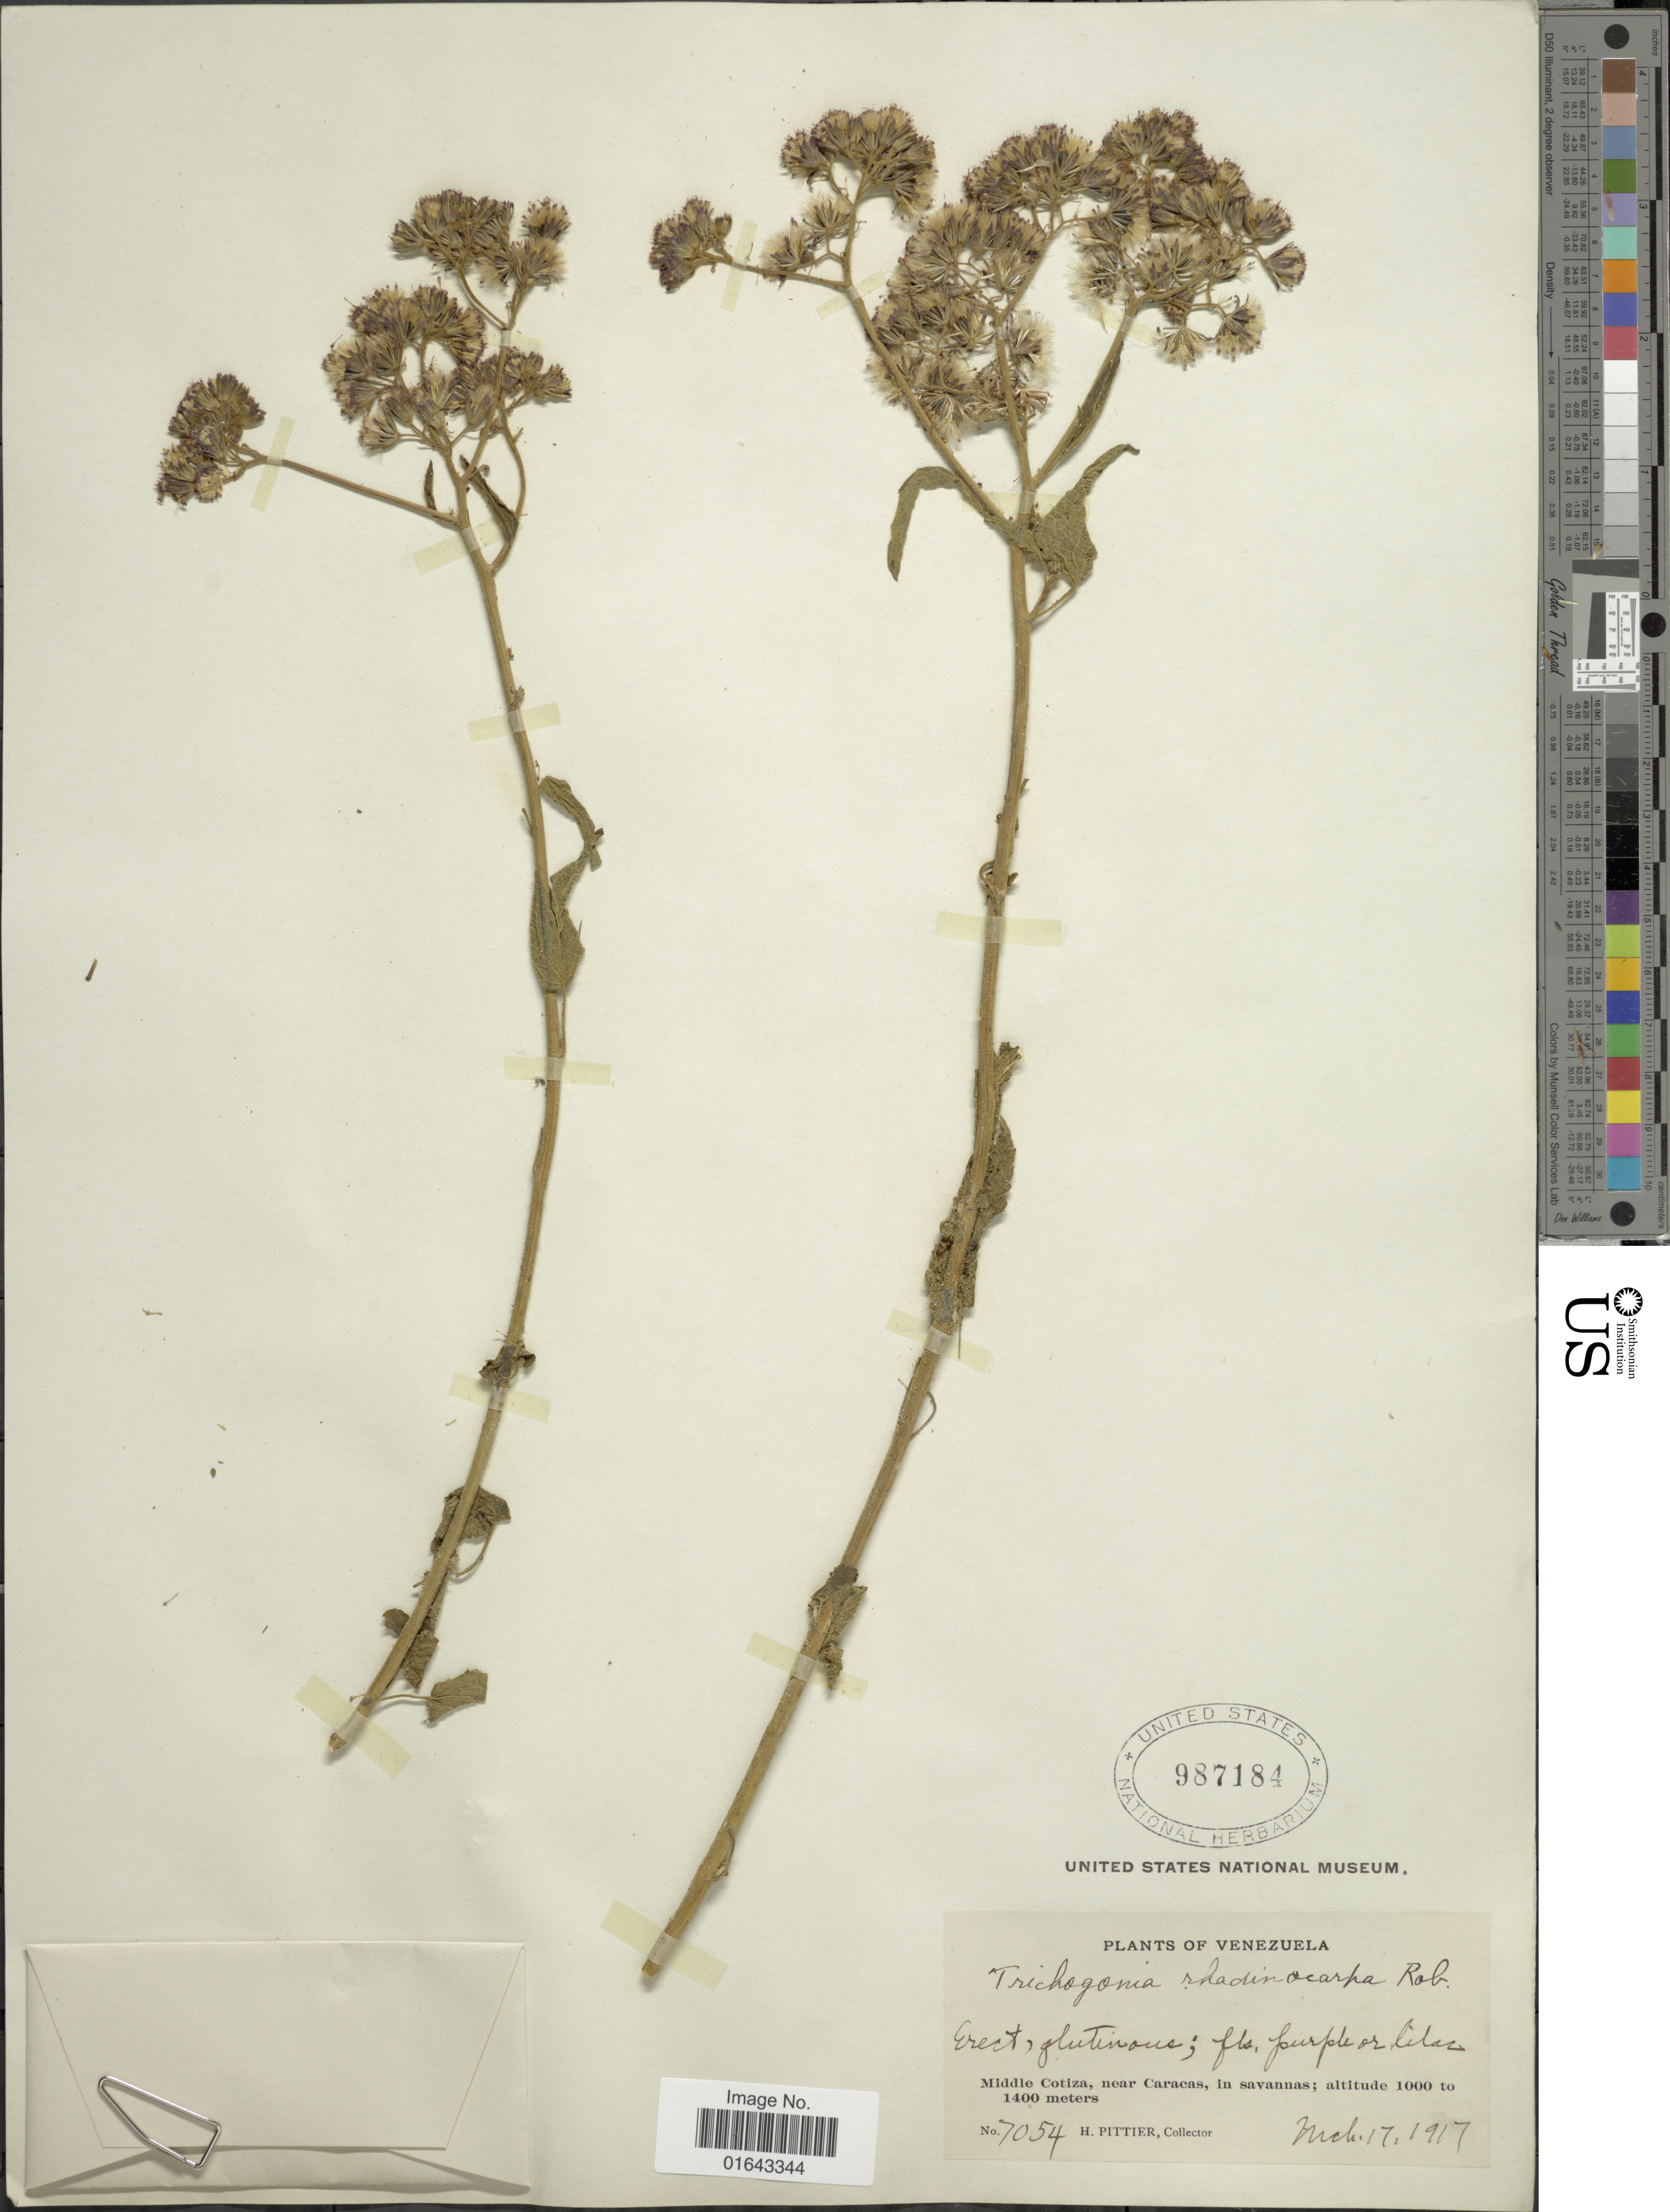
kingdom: Plantae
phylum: Tracheophyta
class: Magnoliopsida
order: Asterales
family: Asteraceae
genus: Trichogonia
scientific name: Trichogonia rhadinocarpa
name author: B.L. Rob.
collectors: H. F. Pittier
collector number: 7054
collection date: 1917-03-17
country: Venezuela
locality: Middle Cotiza, near Caracas, in savannas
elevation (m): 1000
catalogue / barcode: US 987184